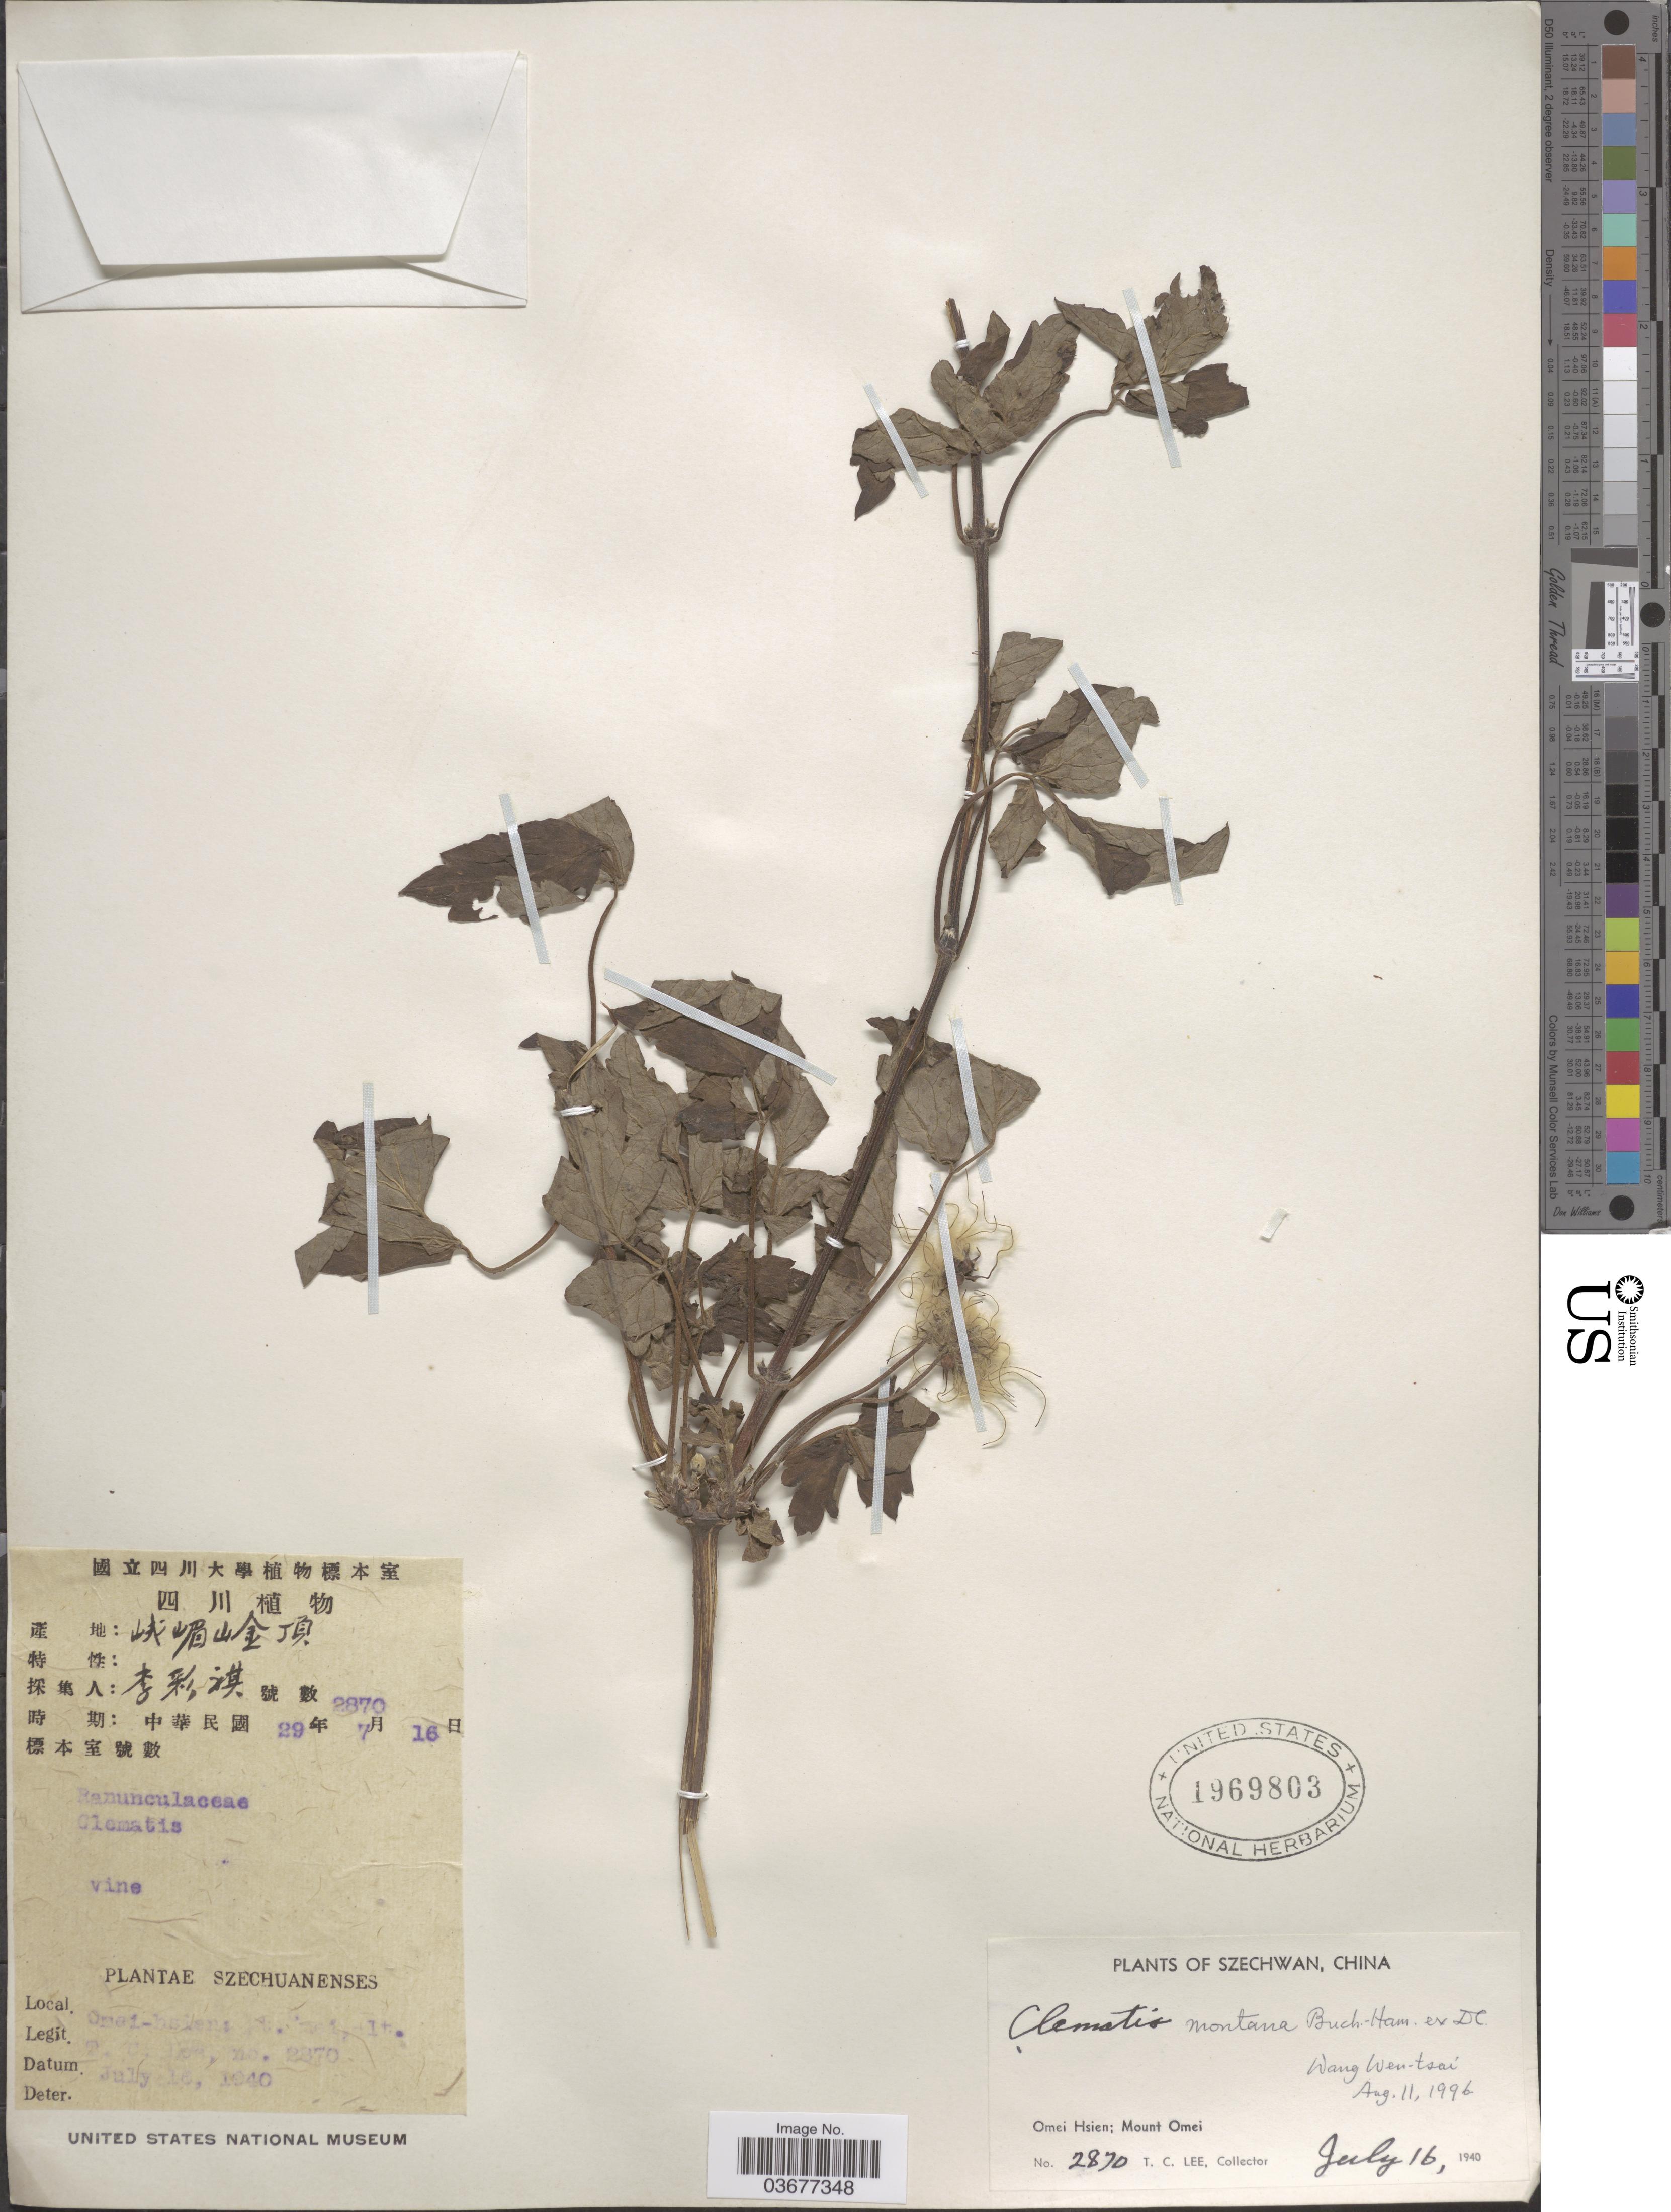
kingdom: Plantae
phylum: Tracheophyta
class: Magnoliopsida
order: Ranunculales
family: Ranunculaceae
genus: Clematis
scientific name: Clematis montana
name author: Buch.-Ham. ex DC.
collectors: T. Lee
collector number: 2870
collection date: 1940-07-16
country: China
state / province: Sichuan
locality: Szechwan. Omei Hsien; Mount Omei.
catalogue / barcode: US 1969803